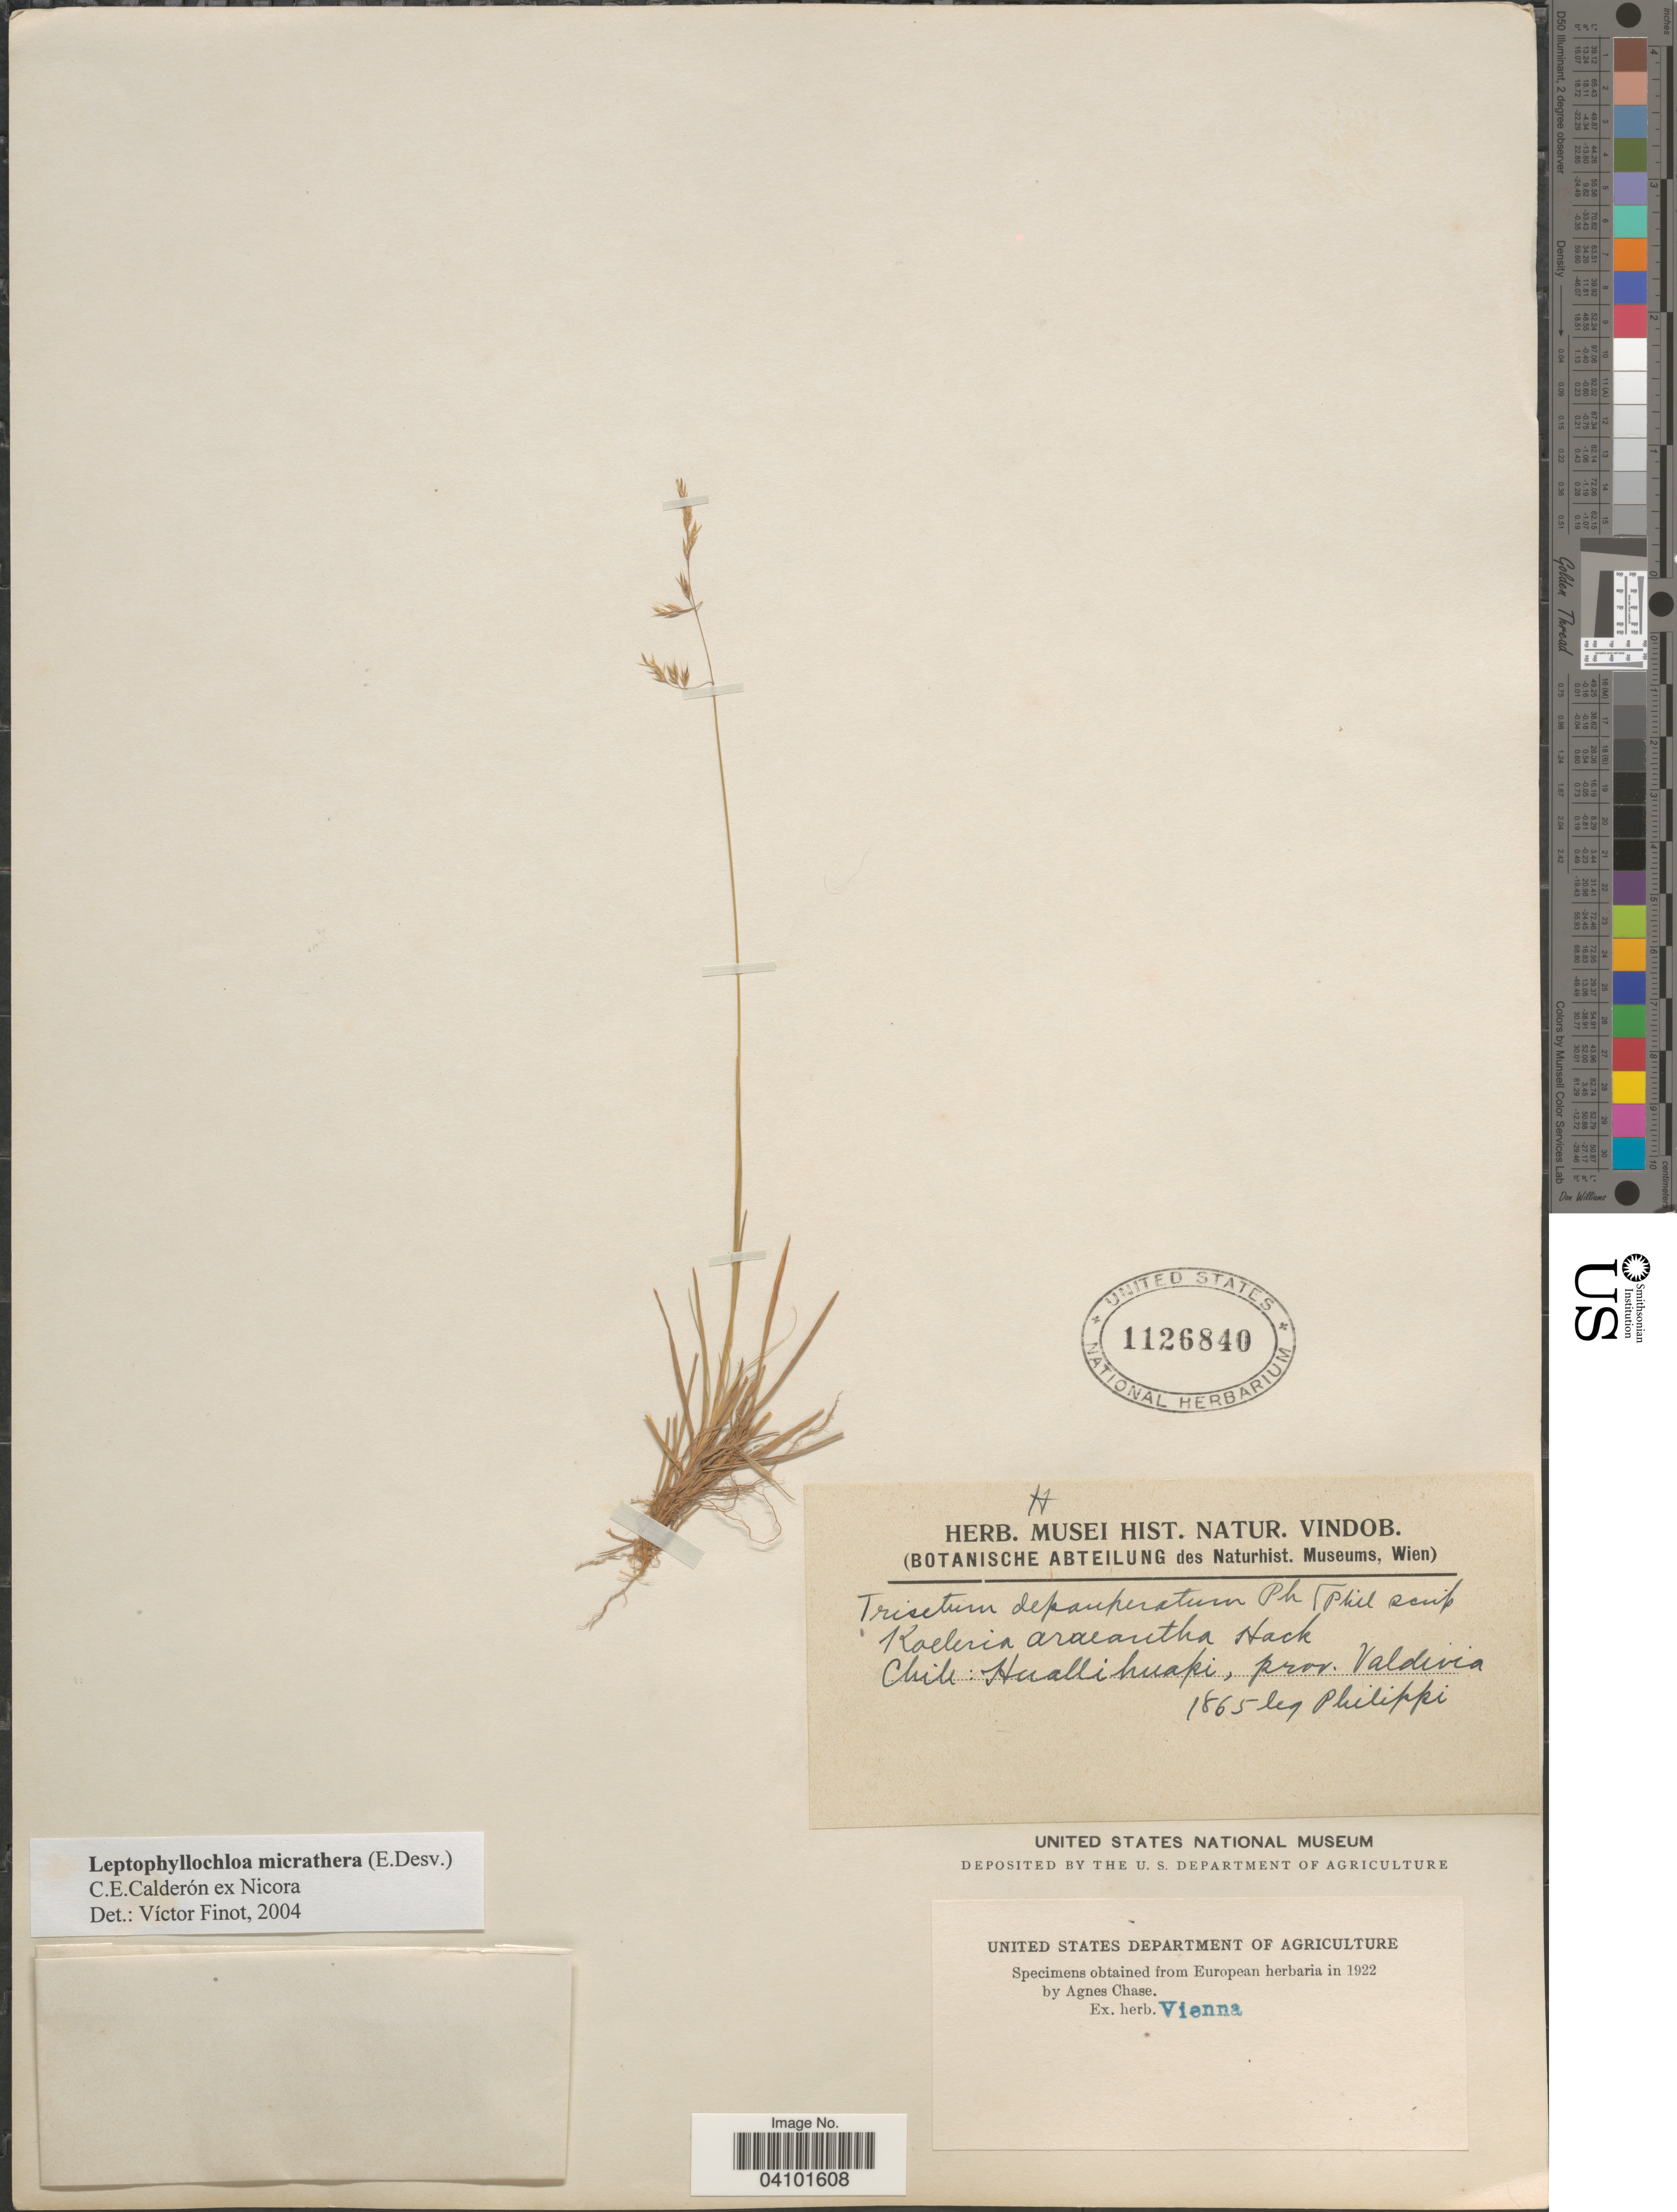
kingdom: Plantae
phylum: Tracheophyta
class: Liliopsida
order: Poales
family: Poaceae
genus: Cinnagrostis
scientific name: Cinnagrostis micrathera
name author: (É. Desv.) P.M. Peterson et al.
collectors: -. Philippi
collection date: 1865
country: Chile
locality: Huallihuapi, prov. Valdivia.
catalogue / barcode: US 1126840